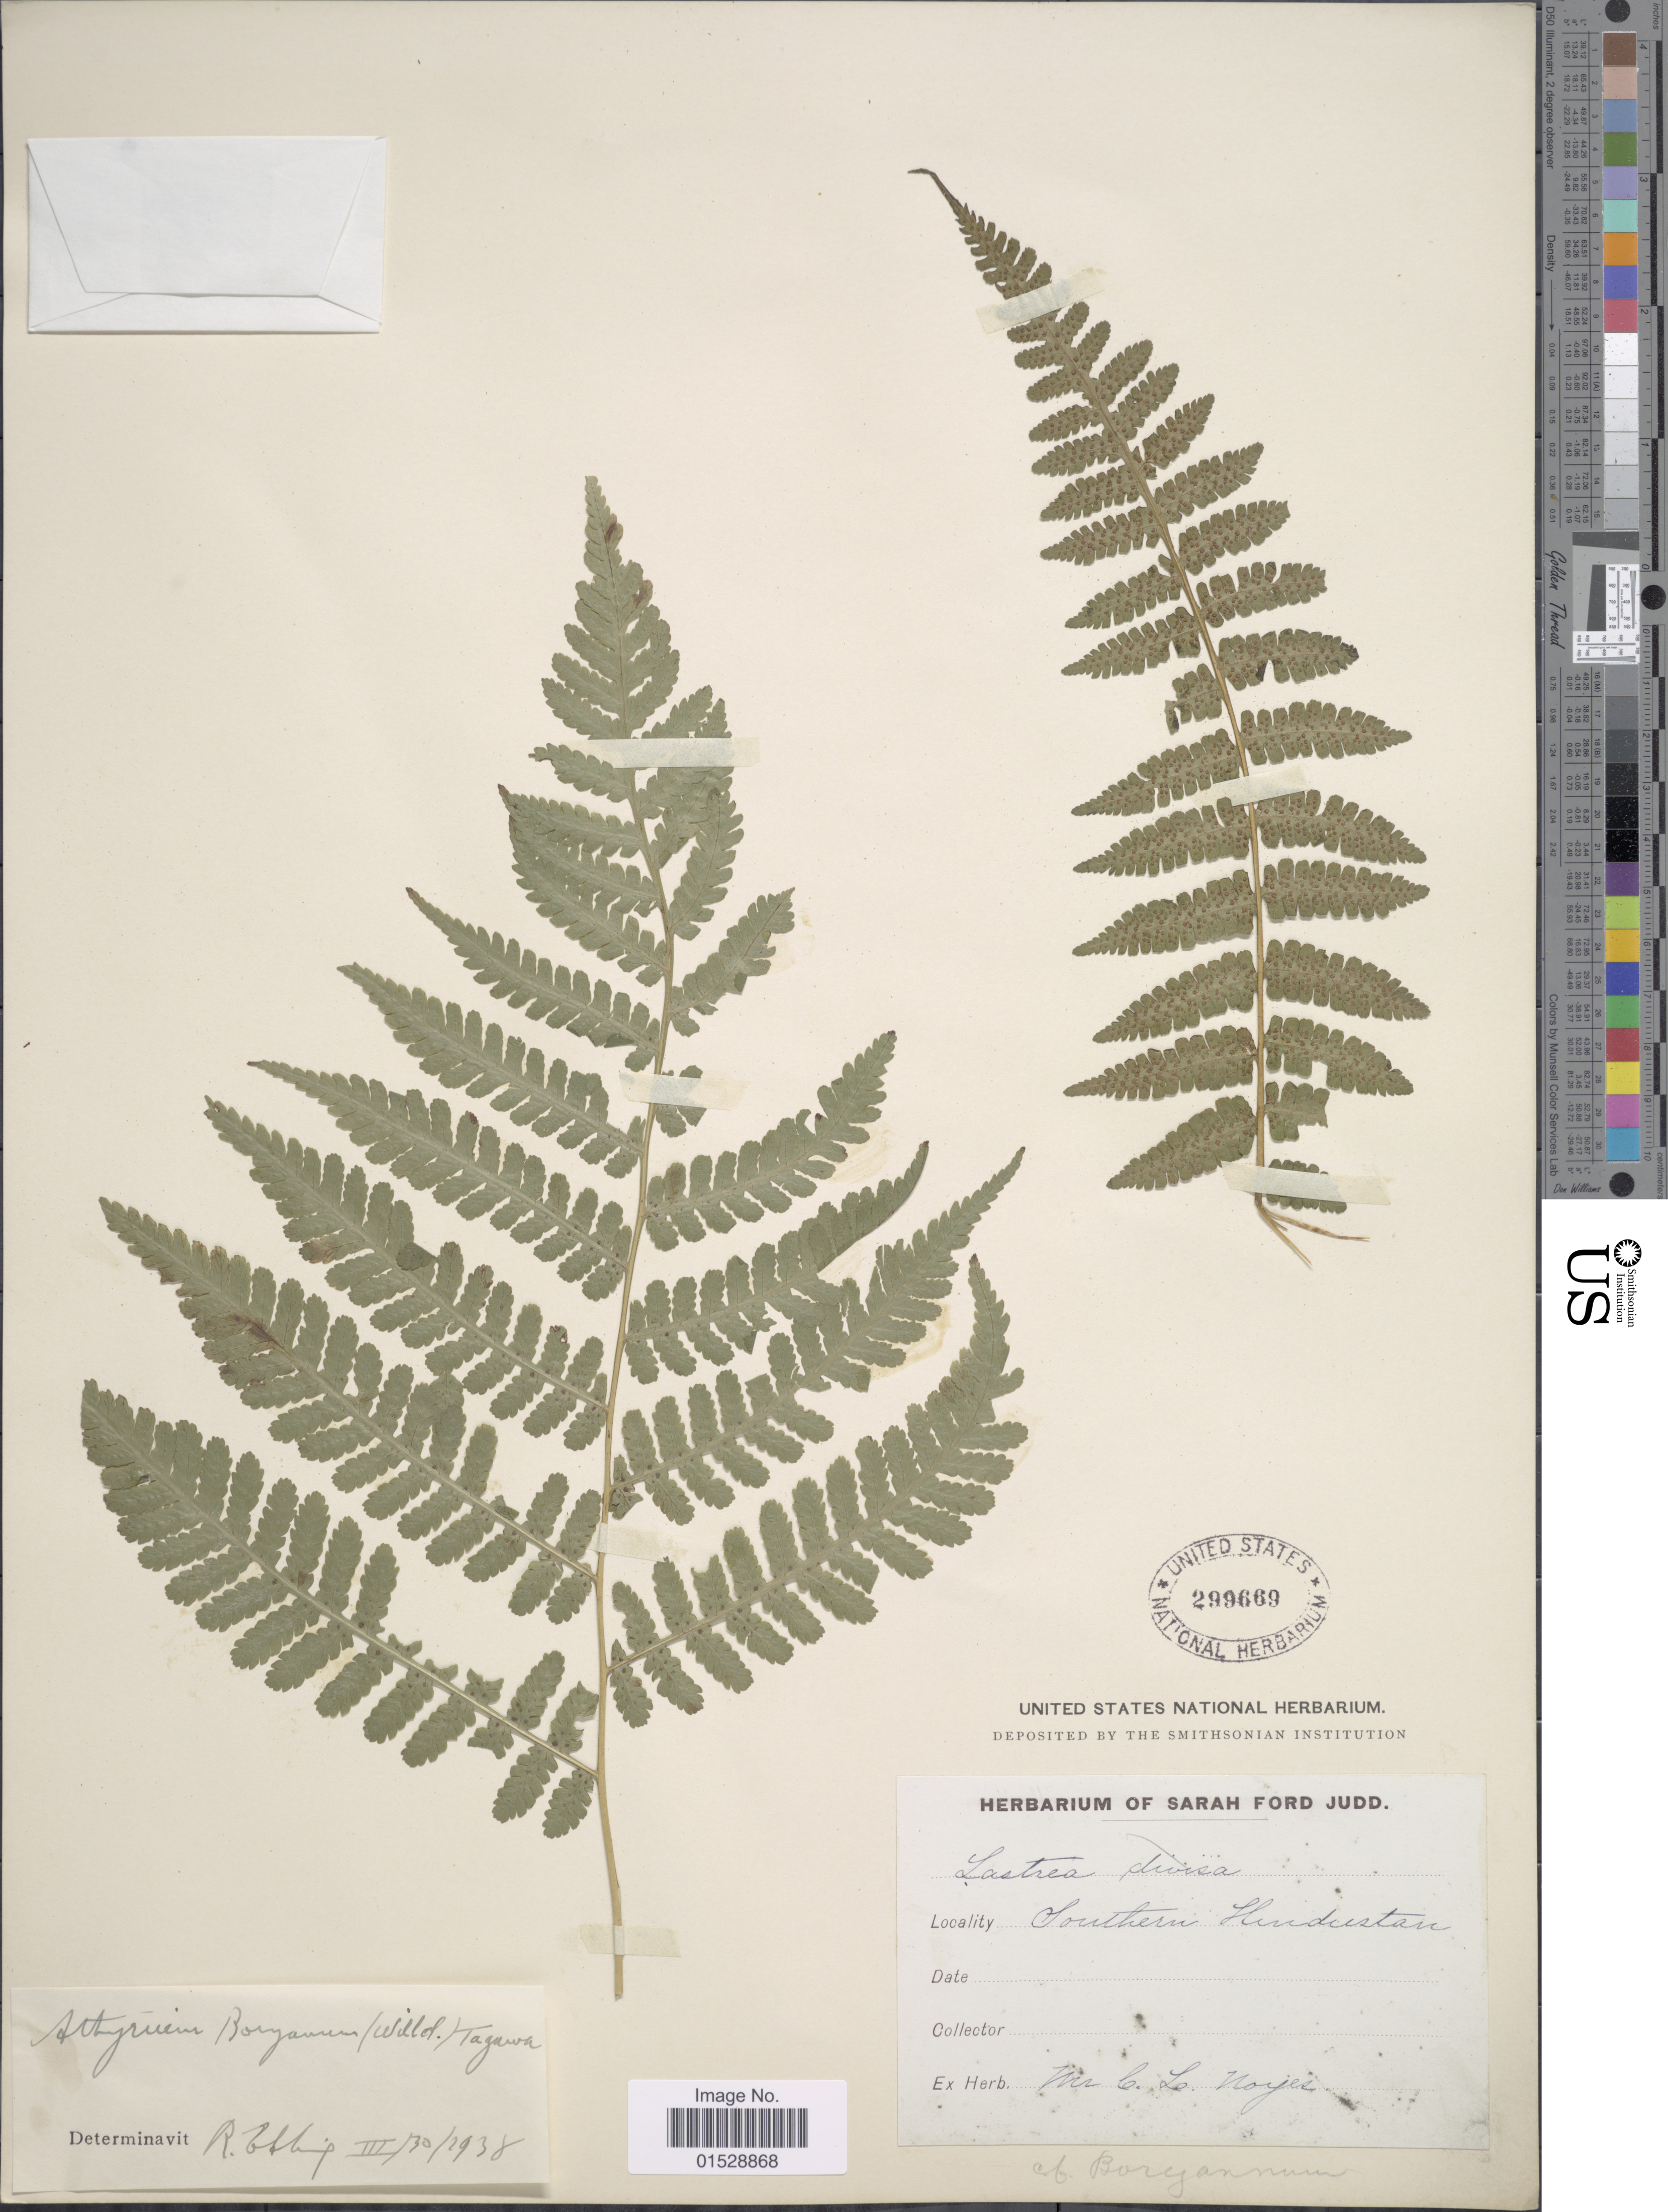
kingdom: Plantae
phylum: Tracheophyta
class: Polypodiopsida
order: Polypodiales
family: Athyriaceae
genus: Deparia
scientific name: Deparia boryana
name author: (Willd.) M. Kato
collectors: ex herb. C. L. Noyes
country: India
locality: Southern Hindustan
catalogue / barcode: US 299669